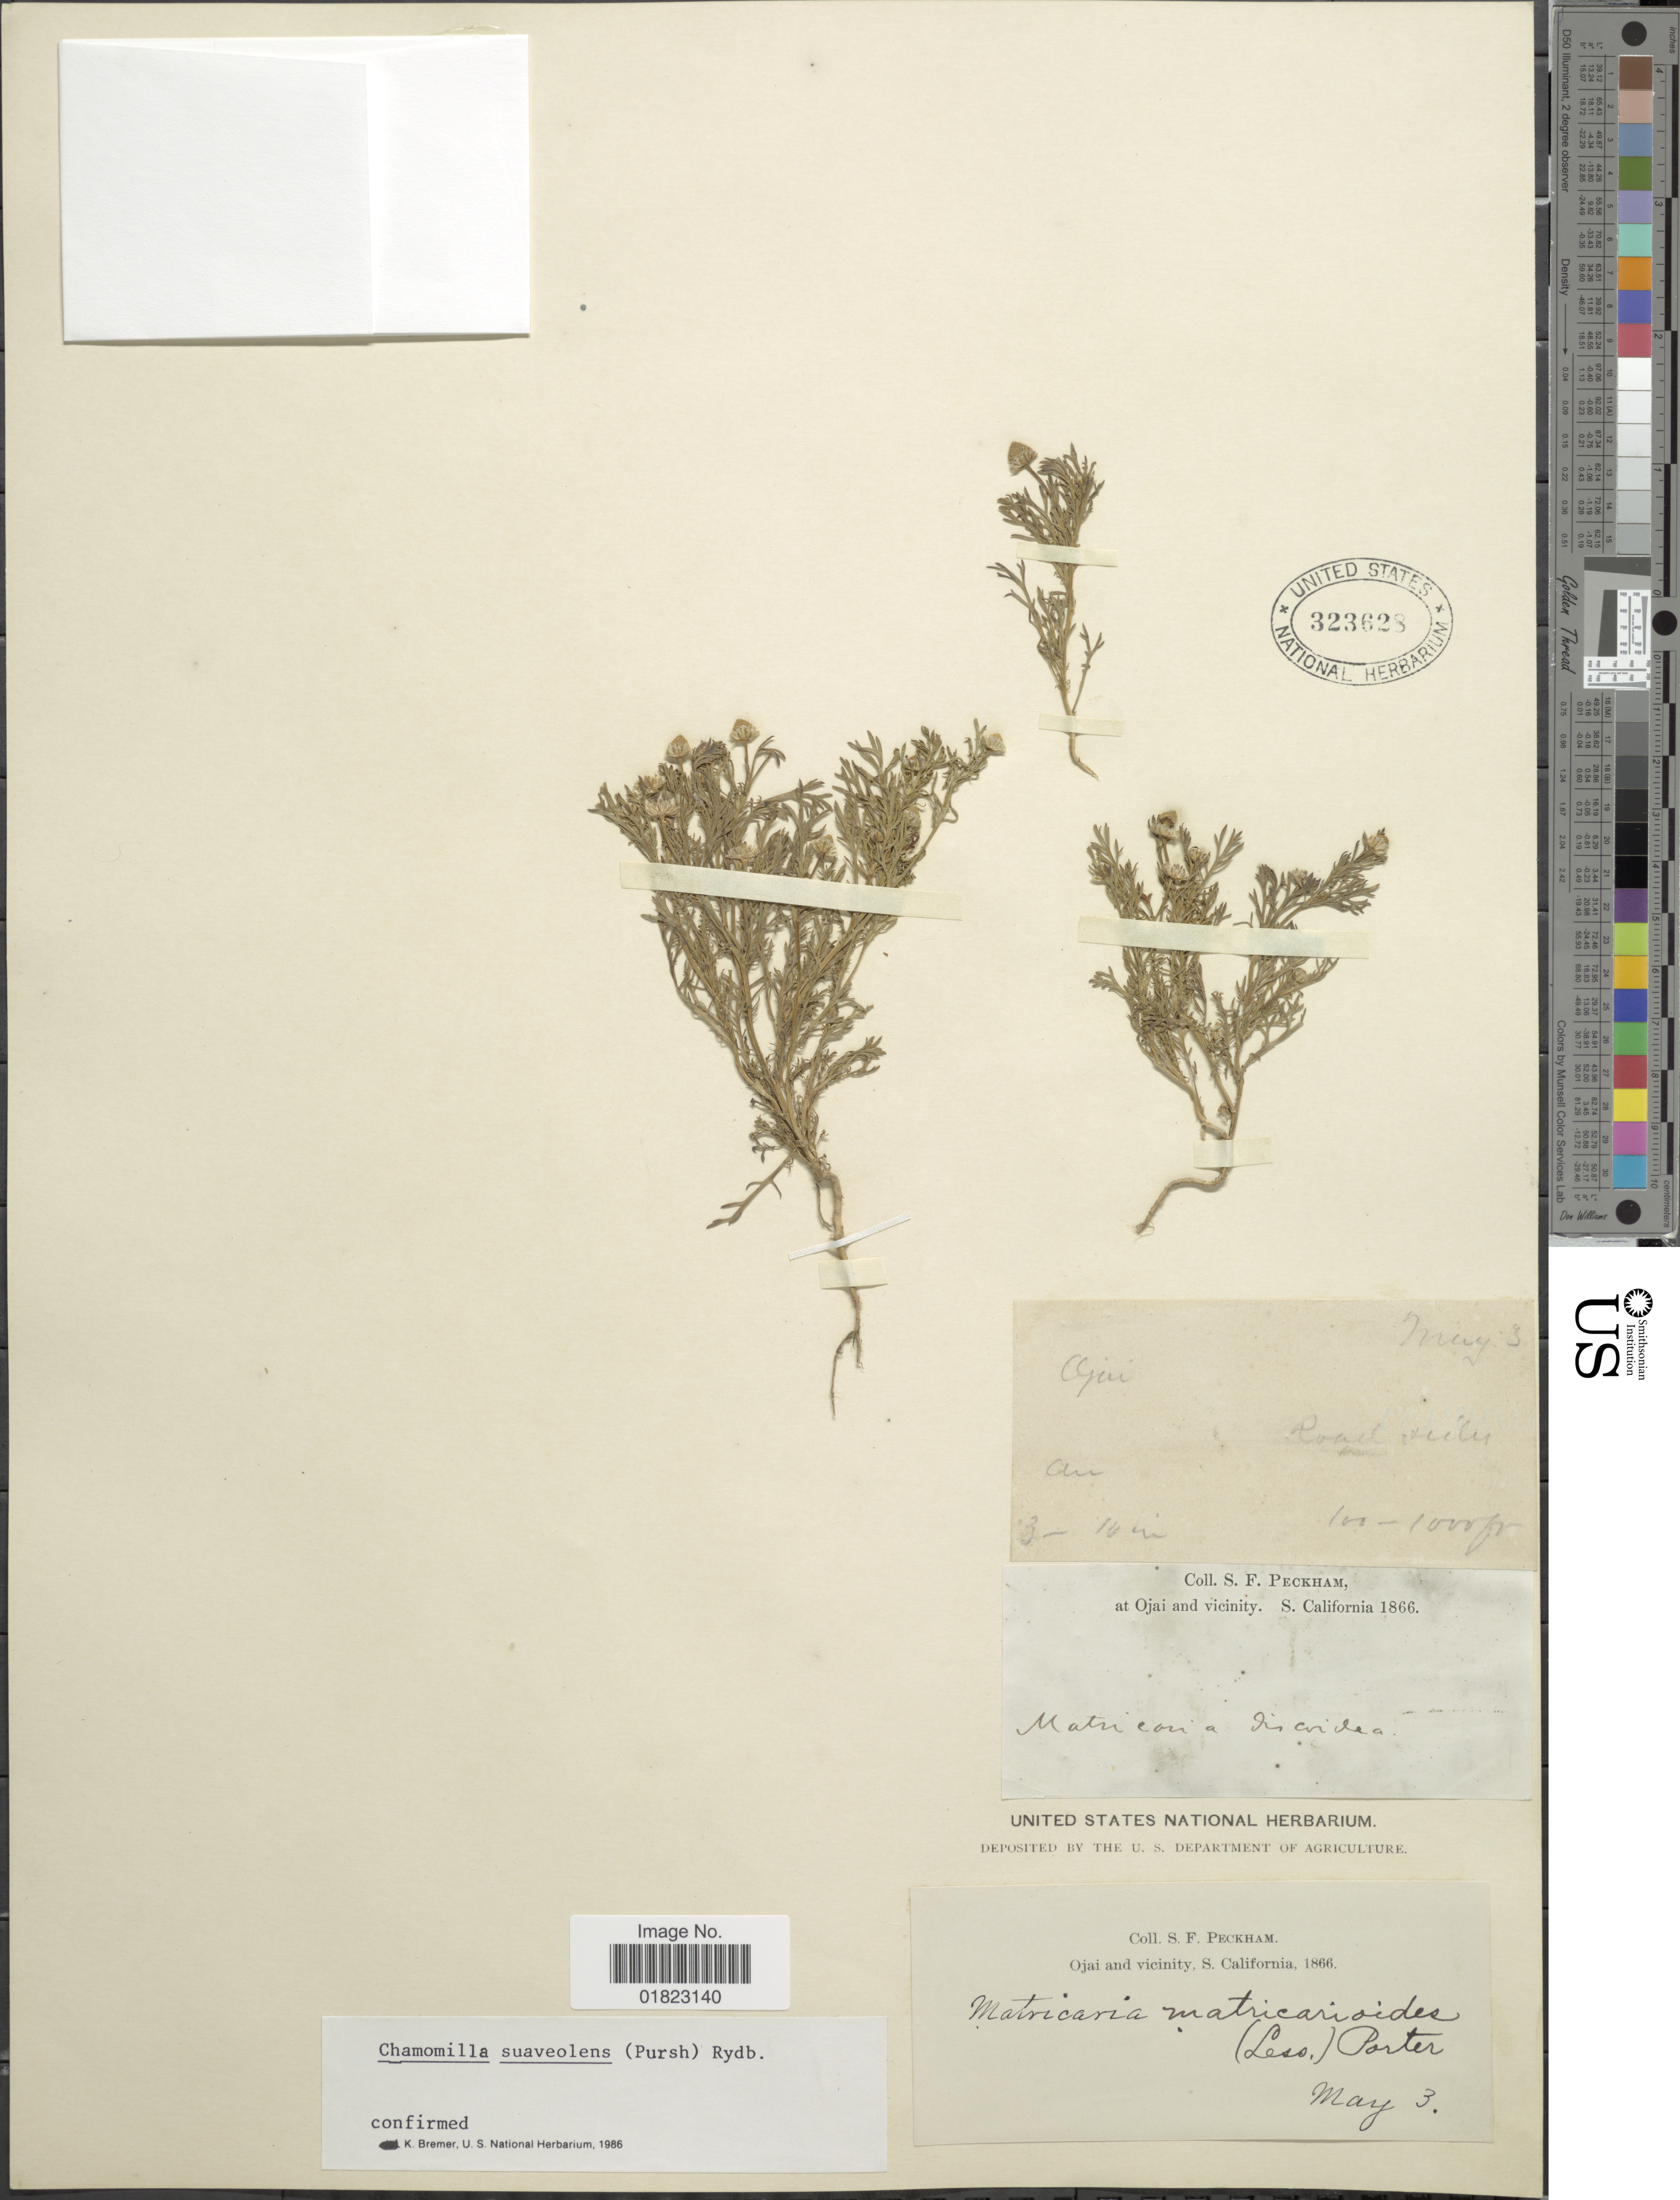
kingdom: Plantae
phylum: Tracheophyta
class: Magnoliopsida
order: Asterales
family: Asteraceae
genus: Matricaria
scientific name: Matricaria matricarioides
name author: (Less.) Porter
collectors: S. Peckham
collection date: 1866-05-03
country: United States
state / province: California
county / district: Ventura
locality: Ojai and vicinity, S. California.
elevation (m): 30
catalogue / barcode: US 323628